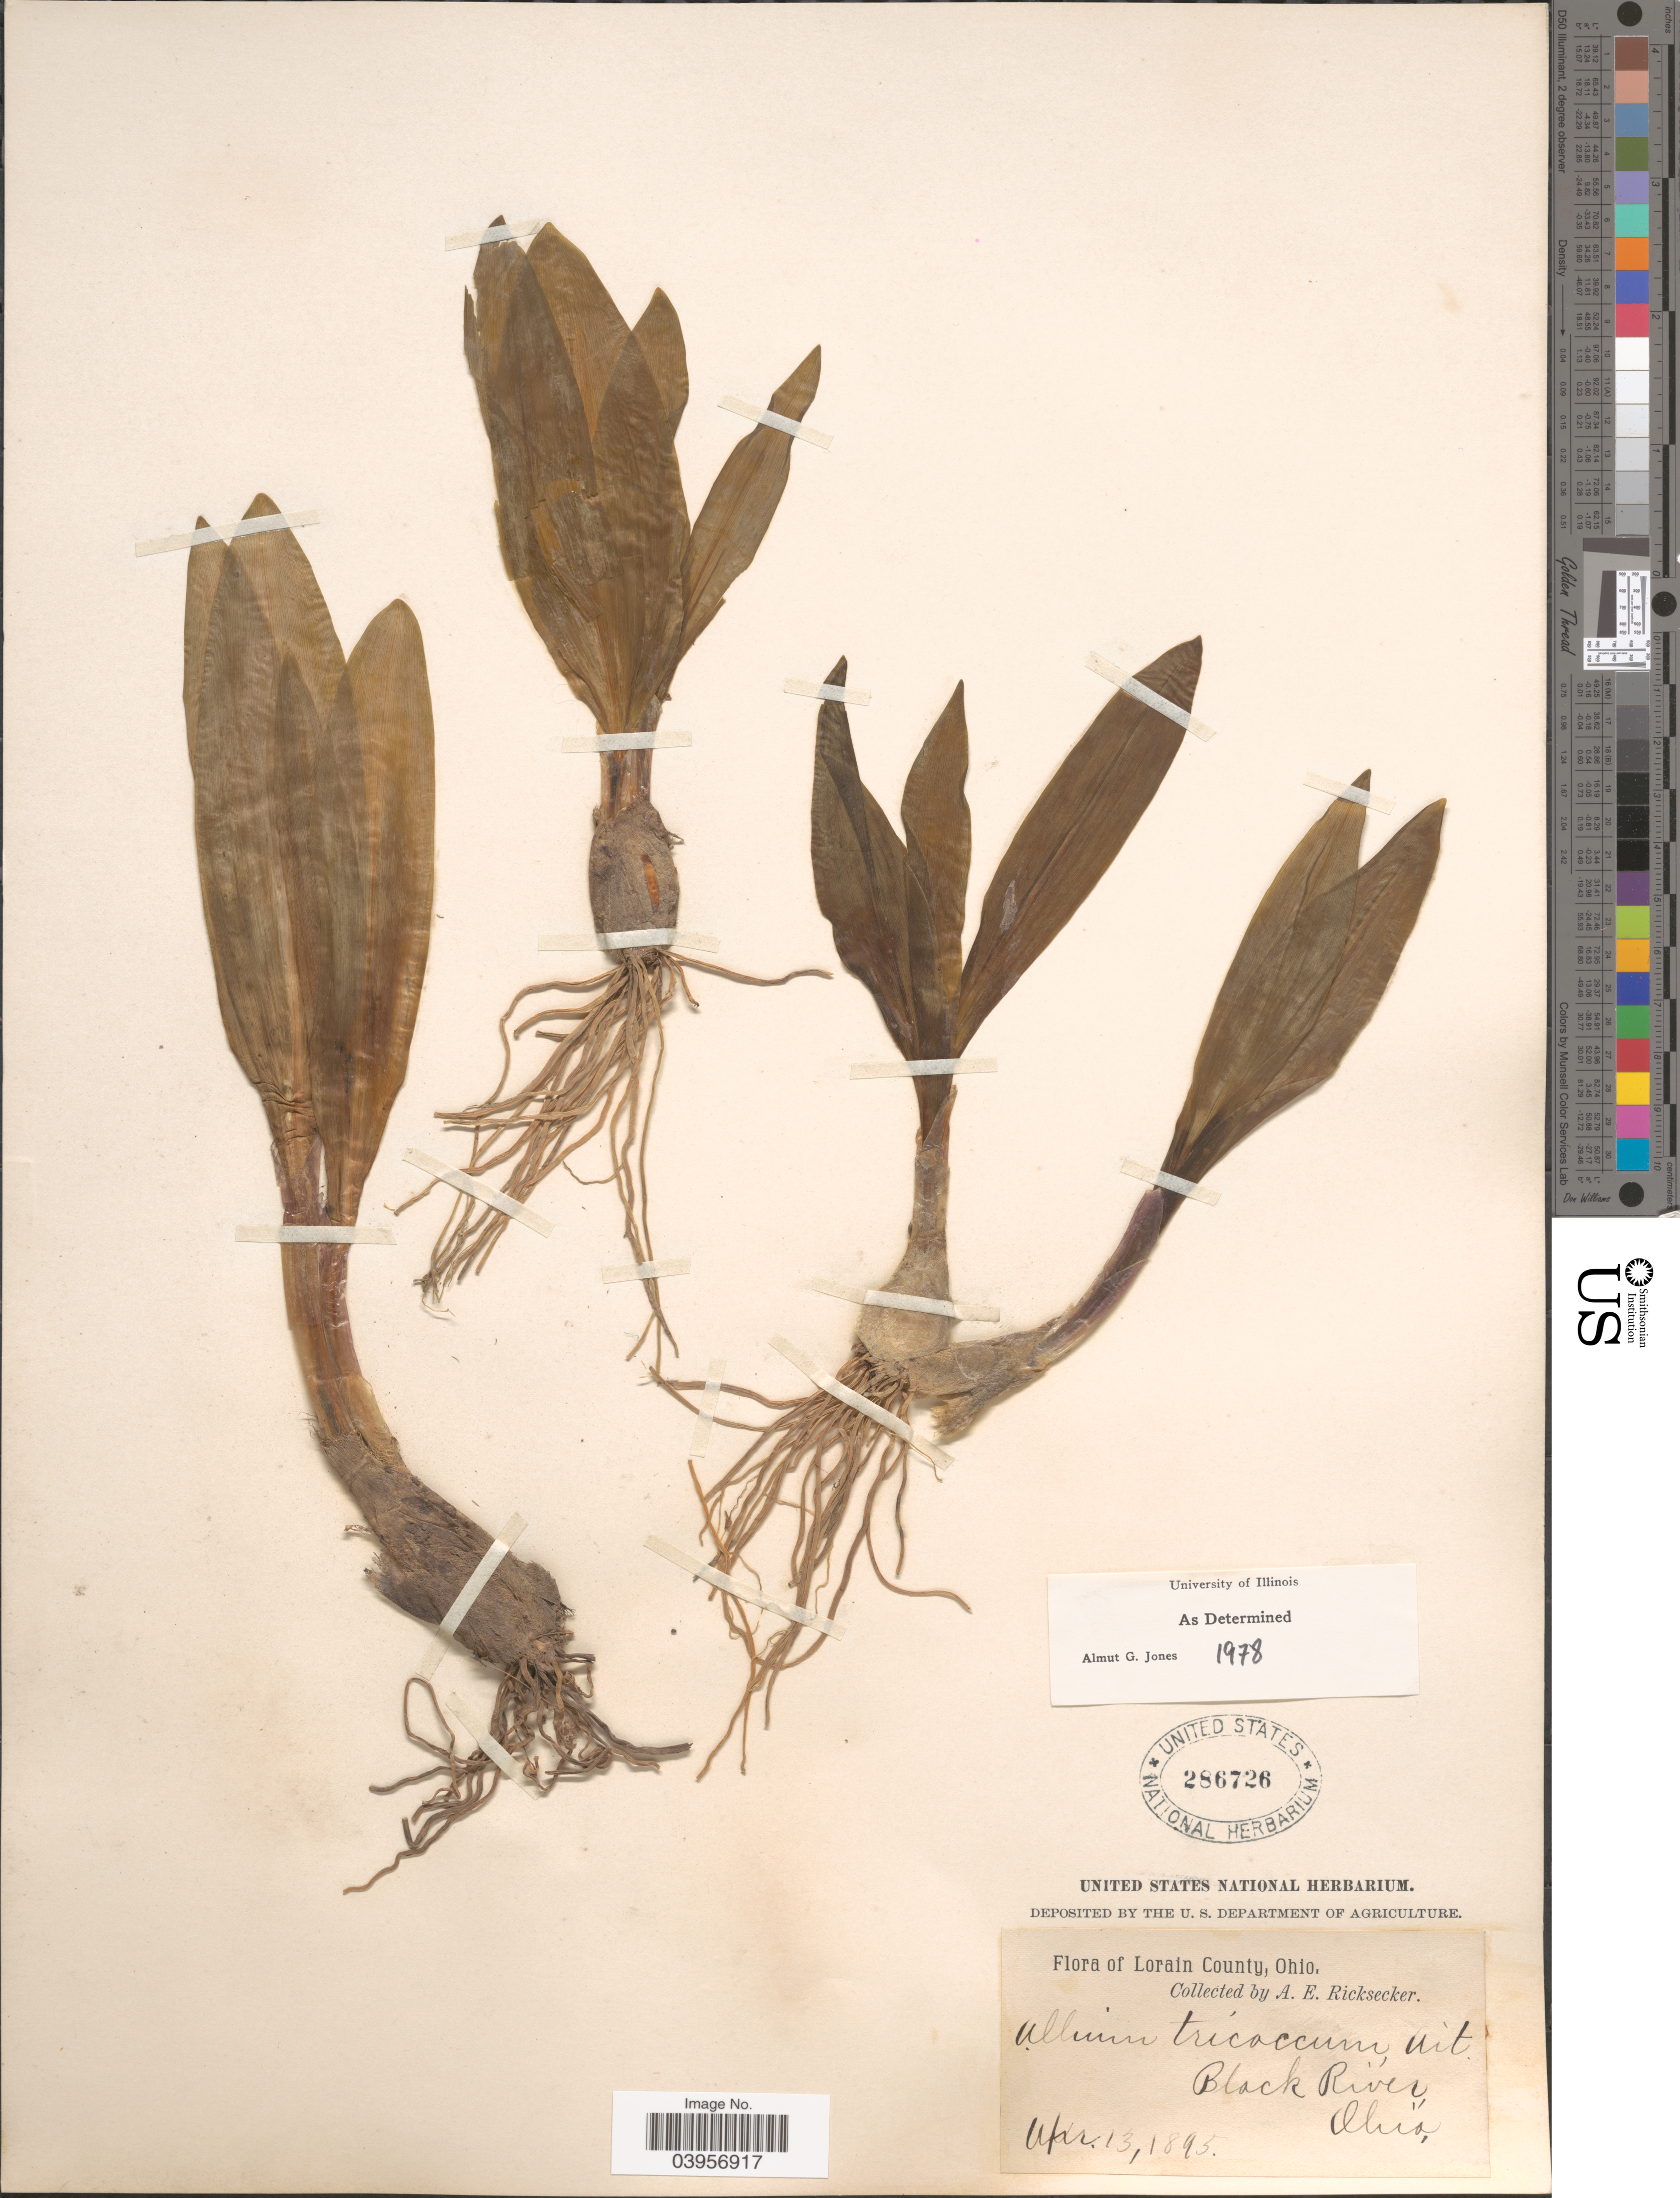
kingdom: Plantae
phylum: Tracheophyta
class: Liliopsida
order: Asparagales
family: Amaryllidaceae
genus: Allium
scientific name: Allium tricoccum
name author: Aiton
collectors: A. E. Ricksecker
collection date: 1895-04-13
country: United States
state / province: Ohio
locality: Lorain County. Black River.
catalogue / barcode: US 286726